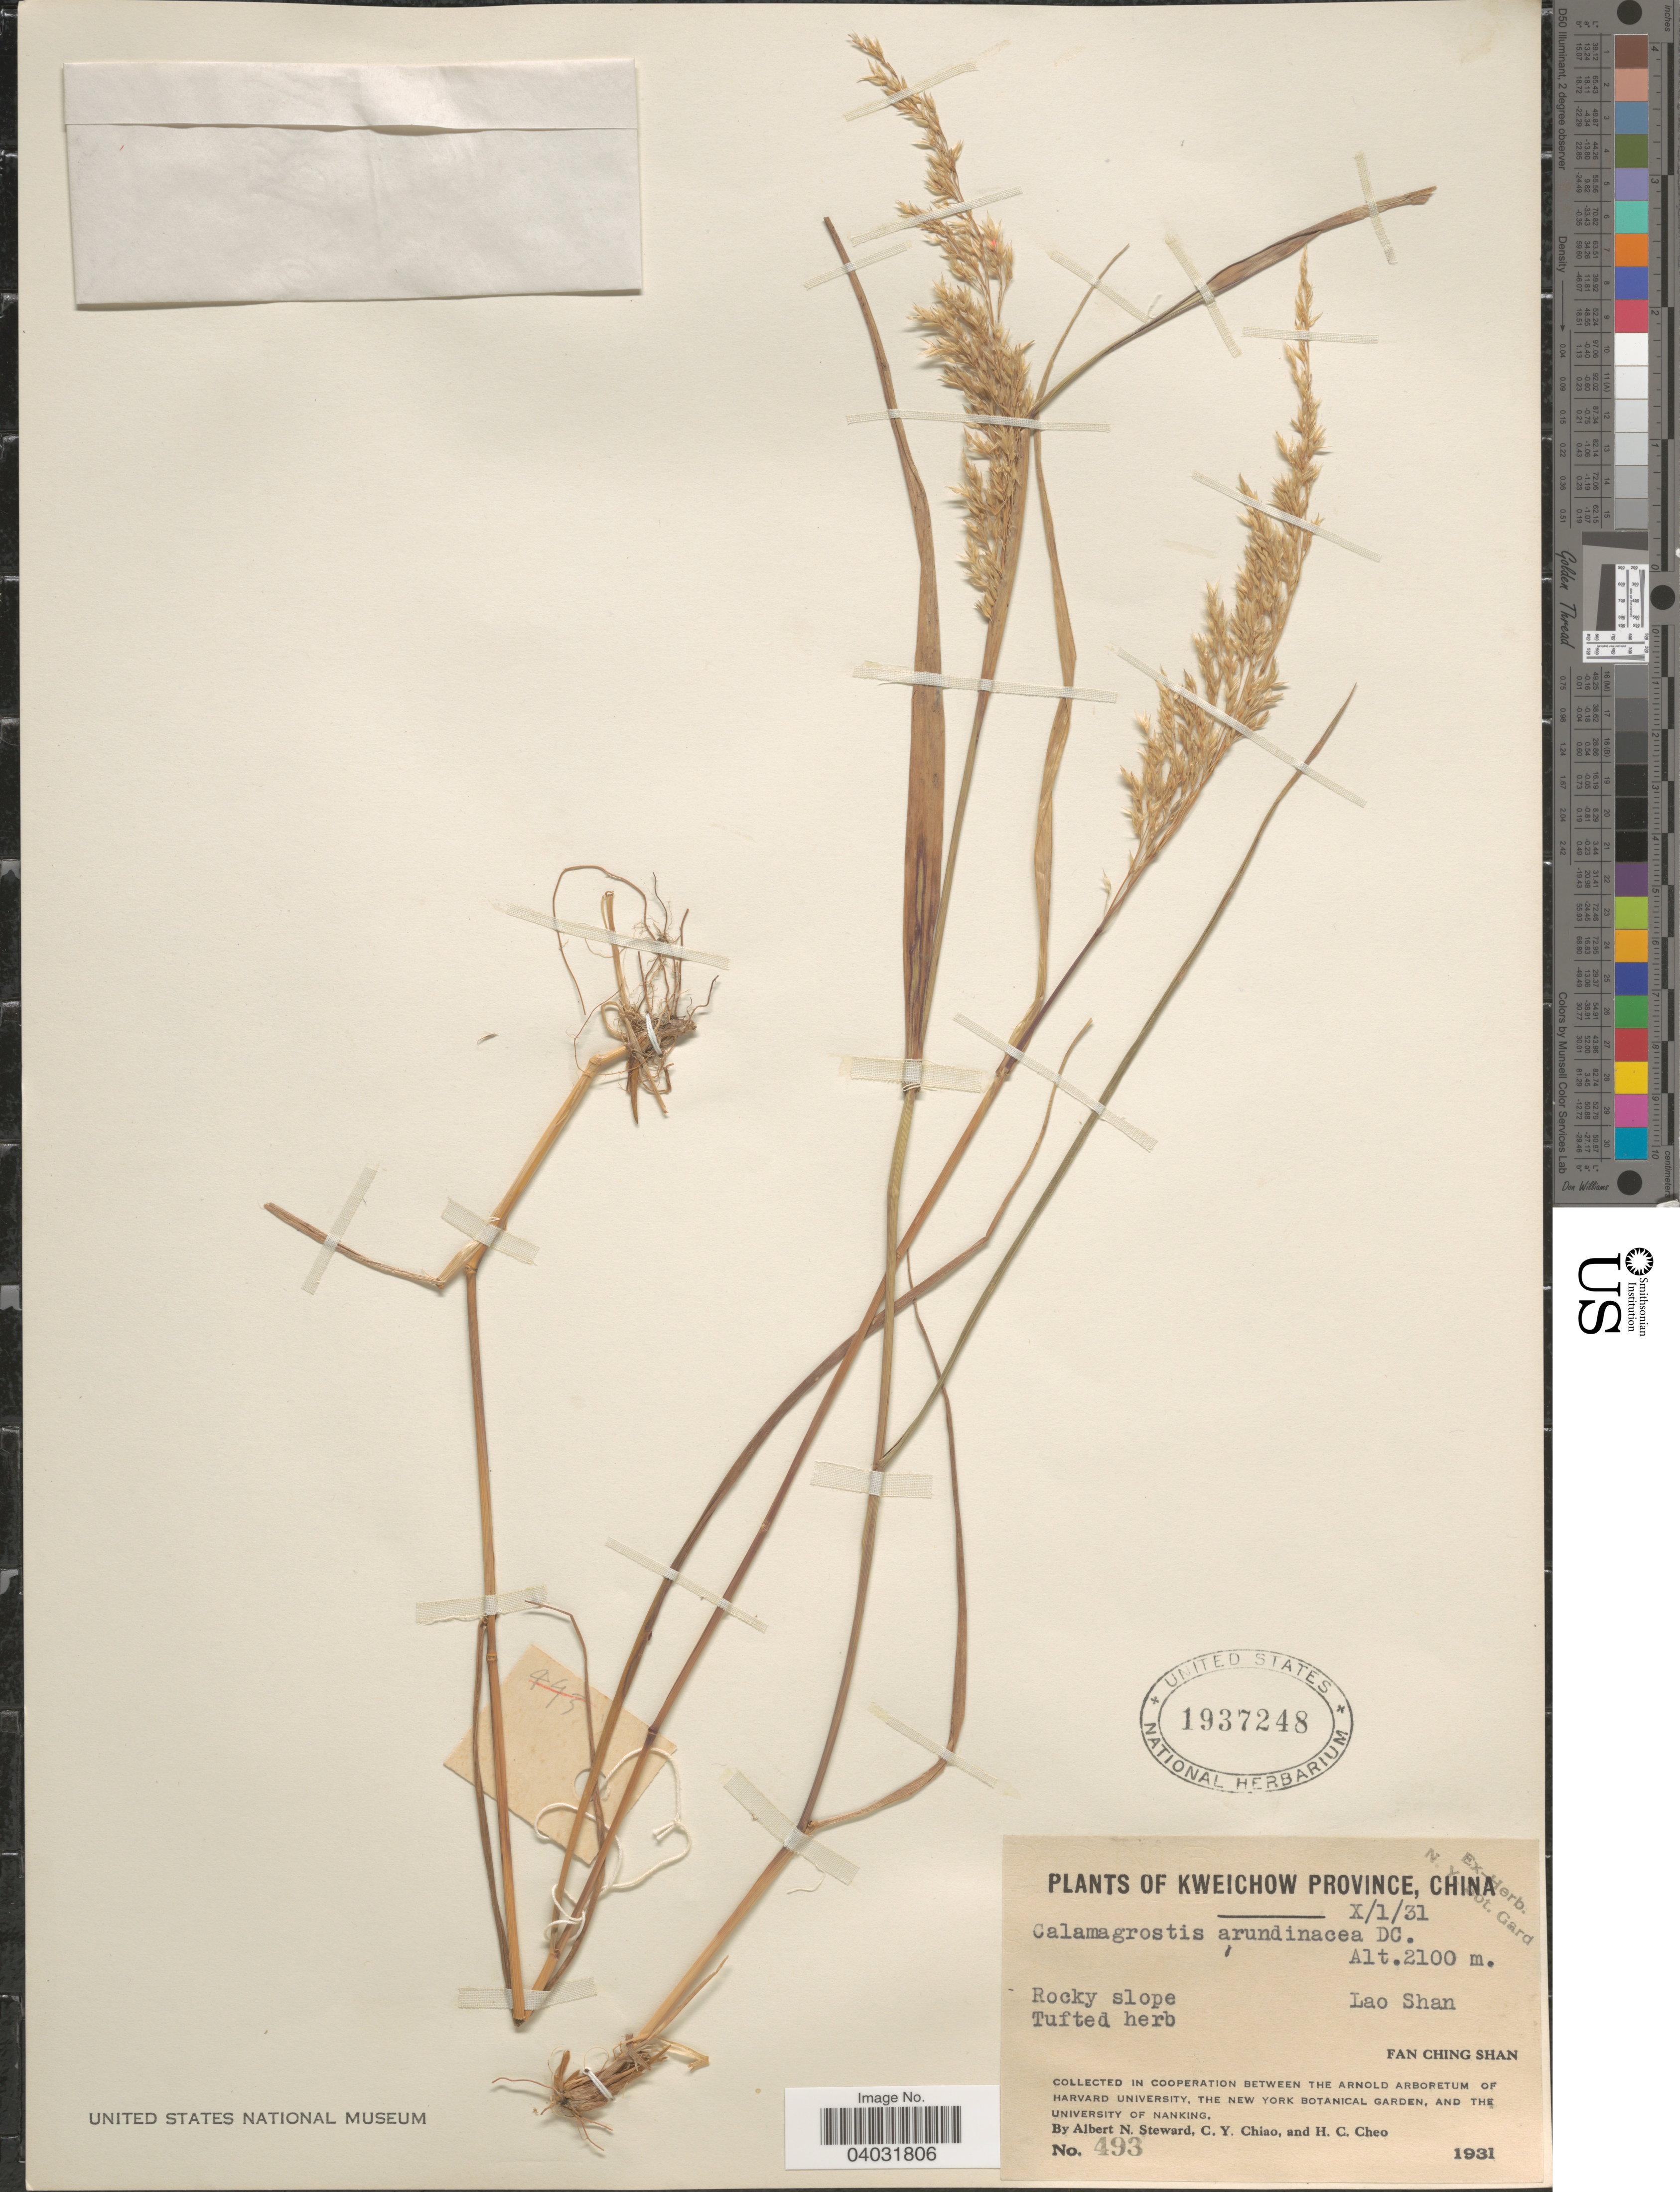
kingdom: Plantae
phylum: Tracheophyta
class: Liliopsida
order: Poales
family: Poaceae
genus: Calamagrostis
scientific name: Calamagrostis arundinacea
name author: (L.) Roth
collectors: A. N. Steward, C. Y. Chiao & H. Cheo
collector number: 493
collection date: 1931-10-01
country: China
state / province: Guizhou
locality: Kweichow Province. Lao Shan. Fan Ching Shan.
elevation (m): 2100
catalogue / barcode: US 1937248